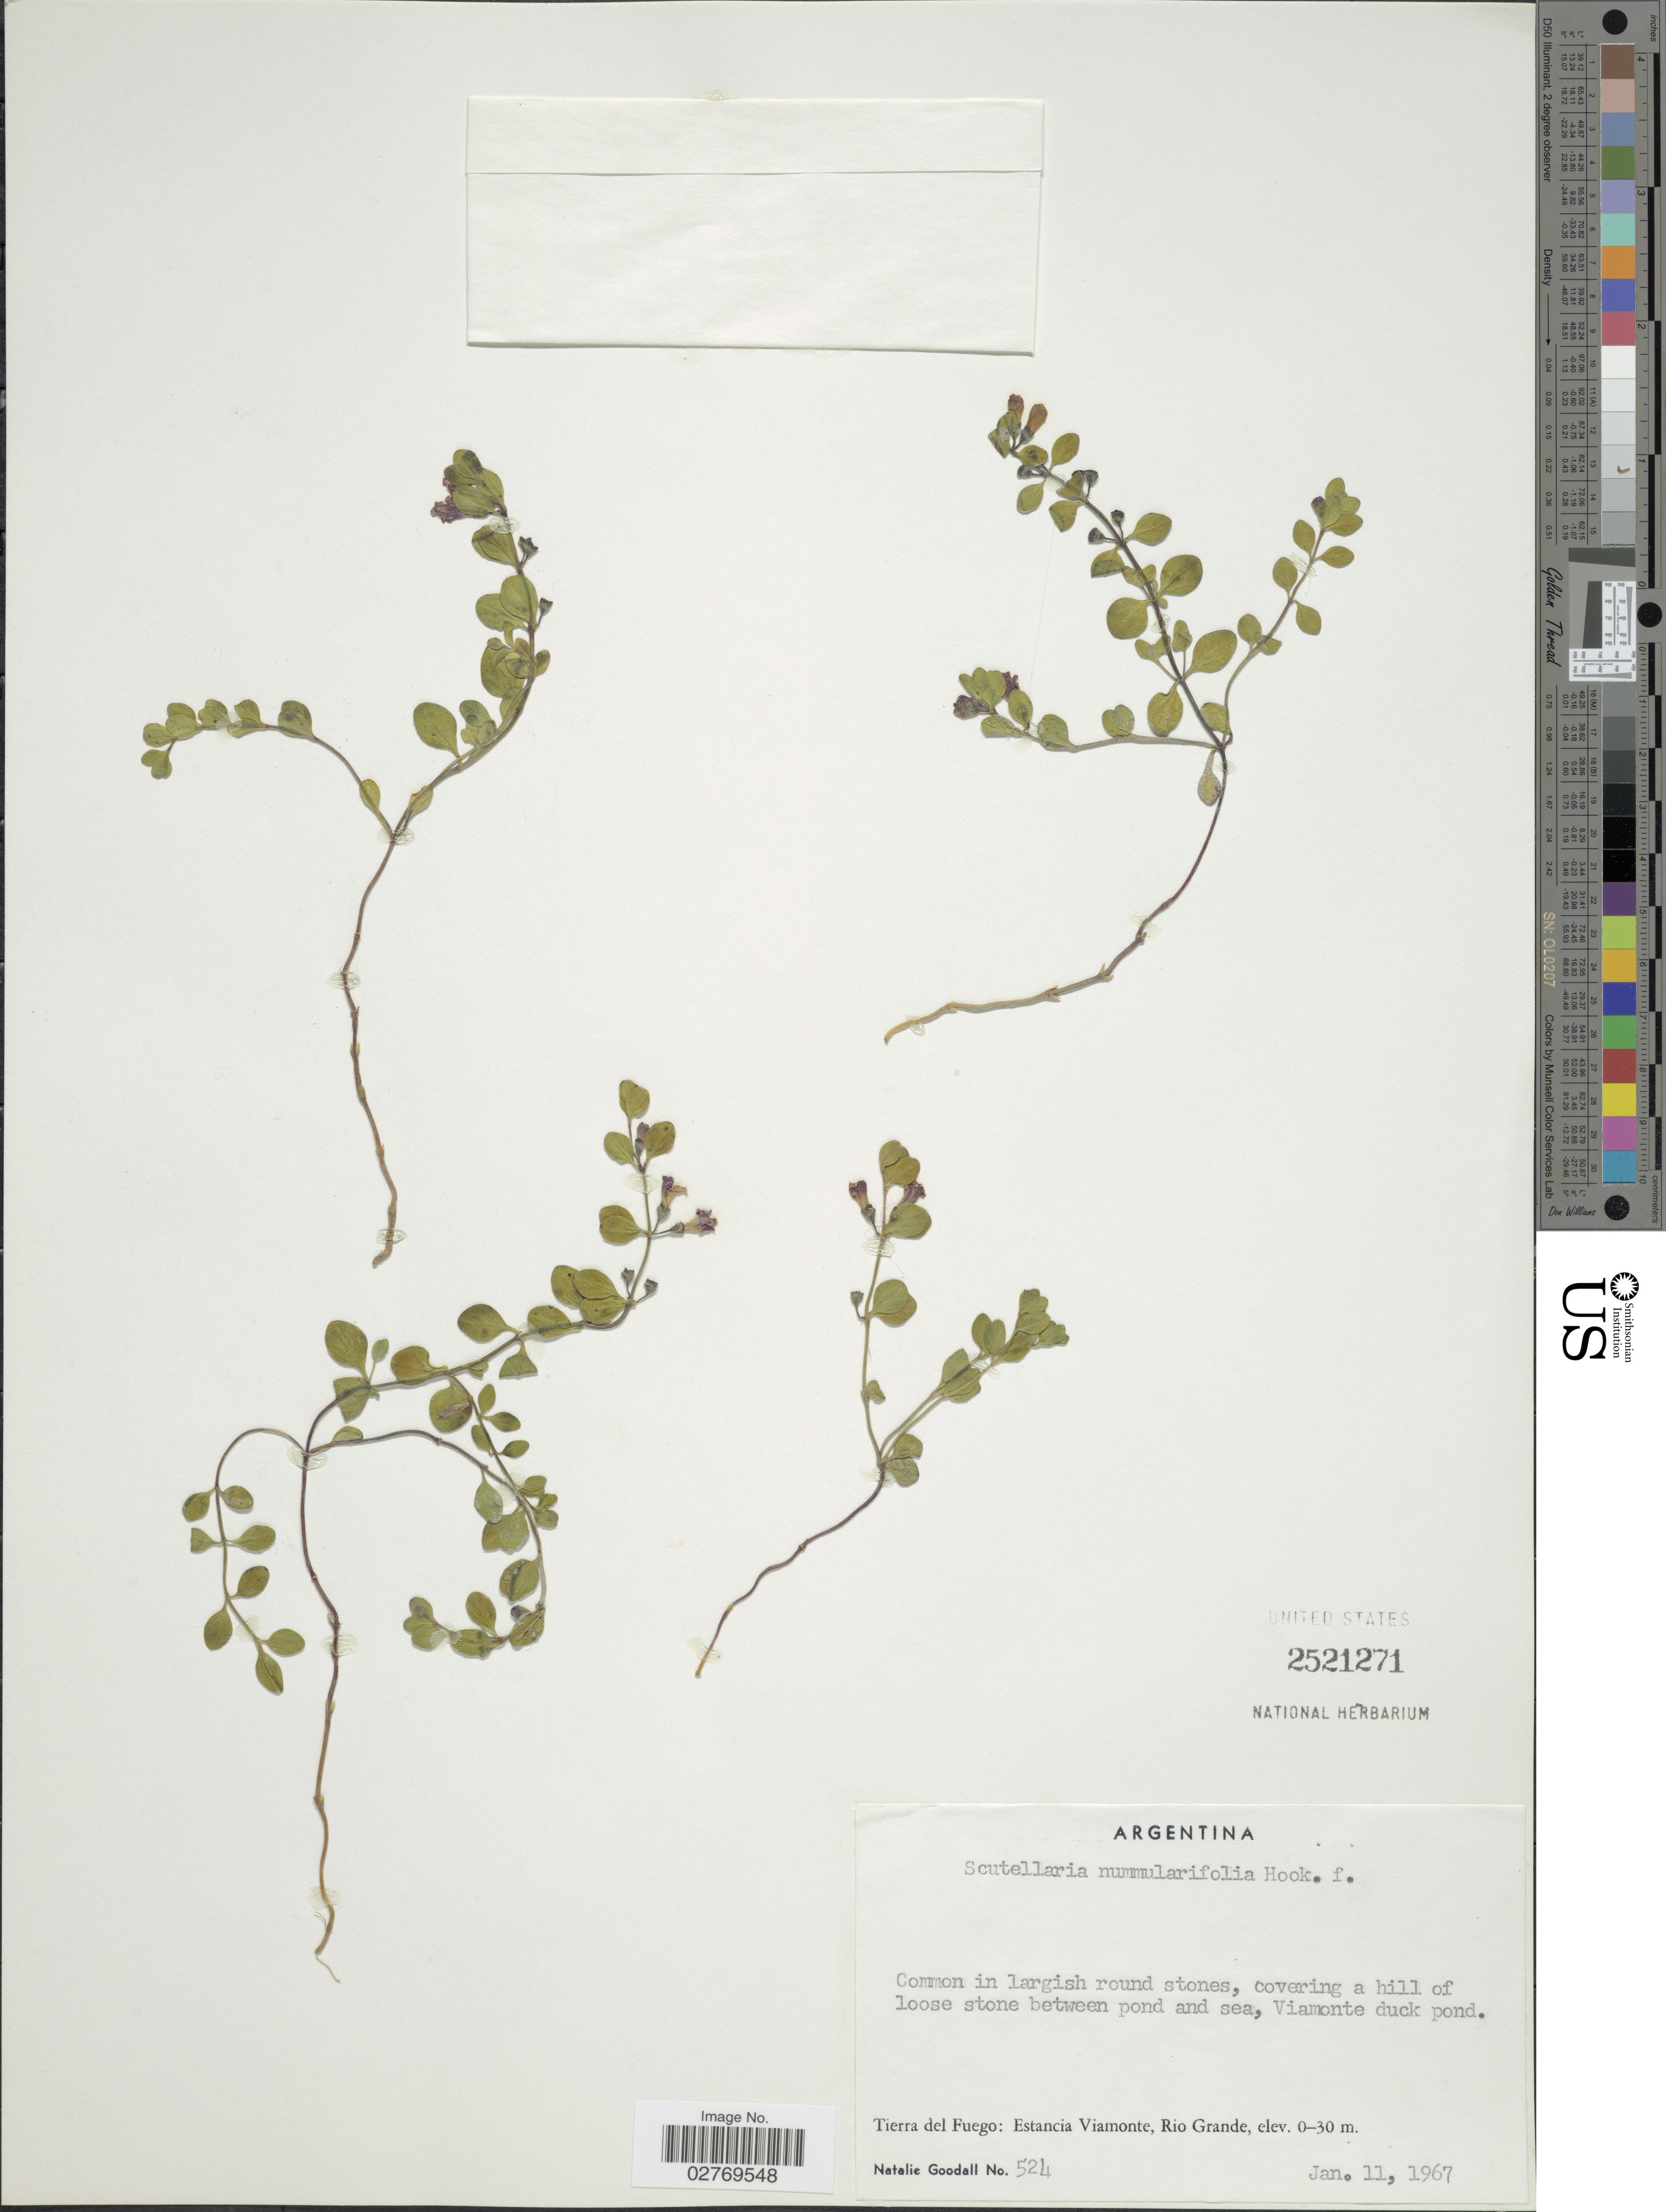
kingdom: Plantae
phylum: Tracheophyta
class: Magnoliopsida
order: Lamiales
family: Lamiaceae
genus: Scutellaria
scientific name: Scutellaria nummulariifolia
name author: Hook. f.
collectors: N. Goodall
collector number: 524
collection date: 1967-01-11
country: Argentina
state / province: Tierra del Fuego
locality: Estancia Viamonte, Rio Grande.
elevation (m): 0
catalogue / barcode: US 2521271